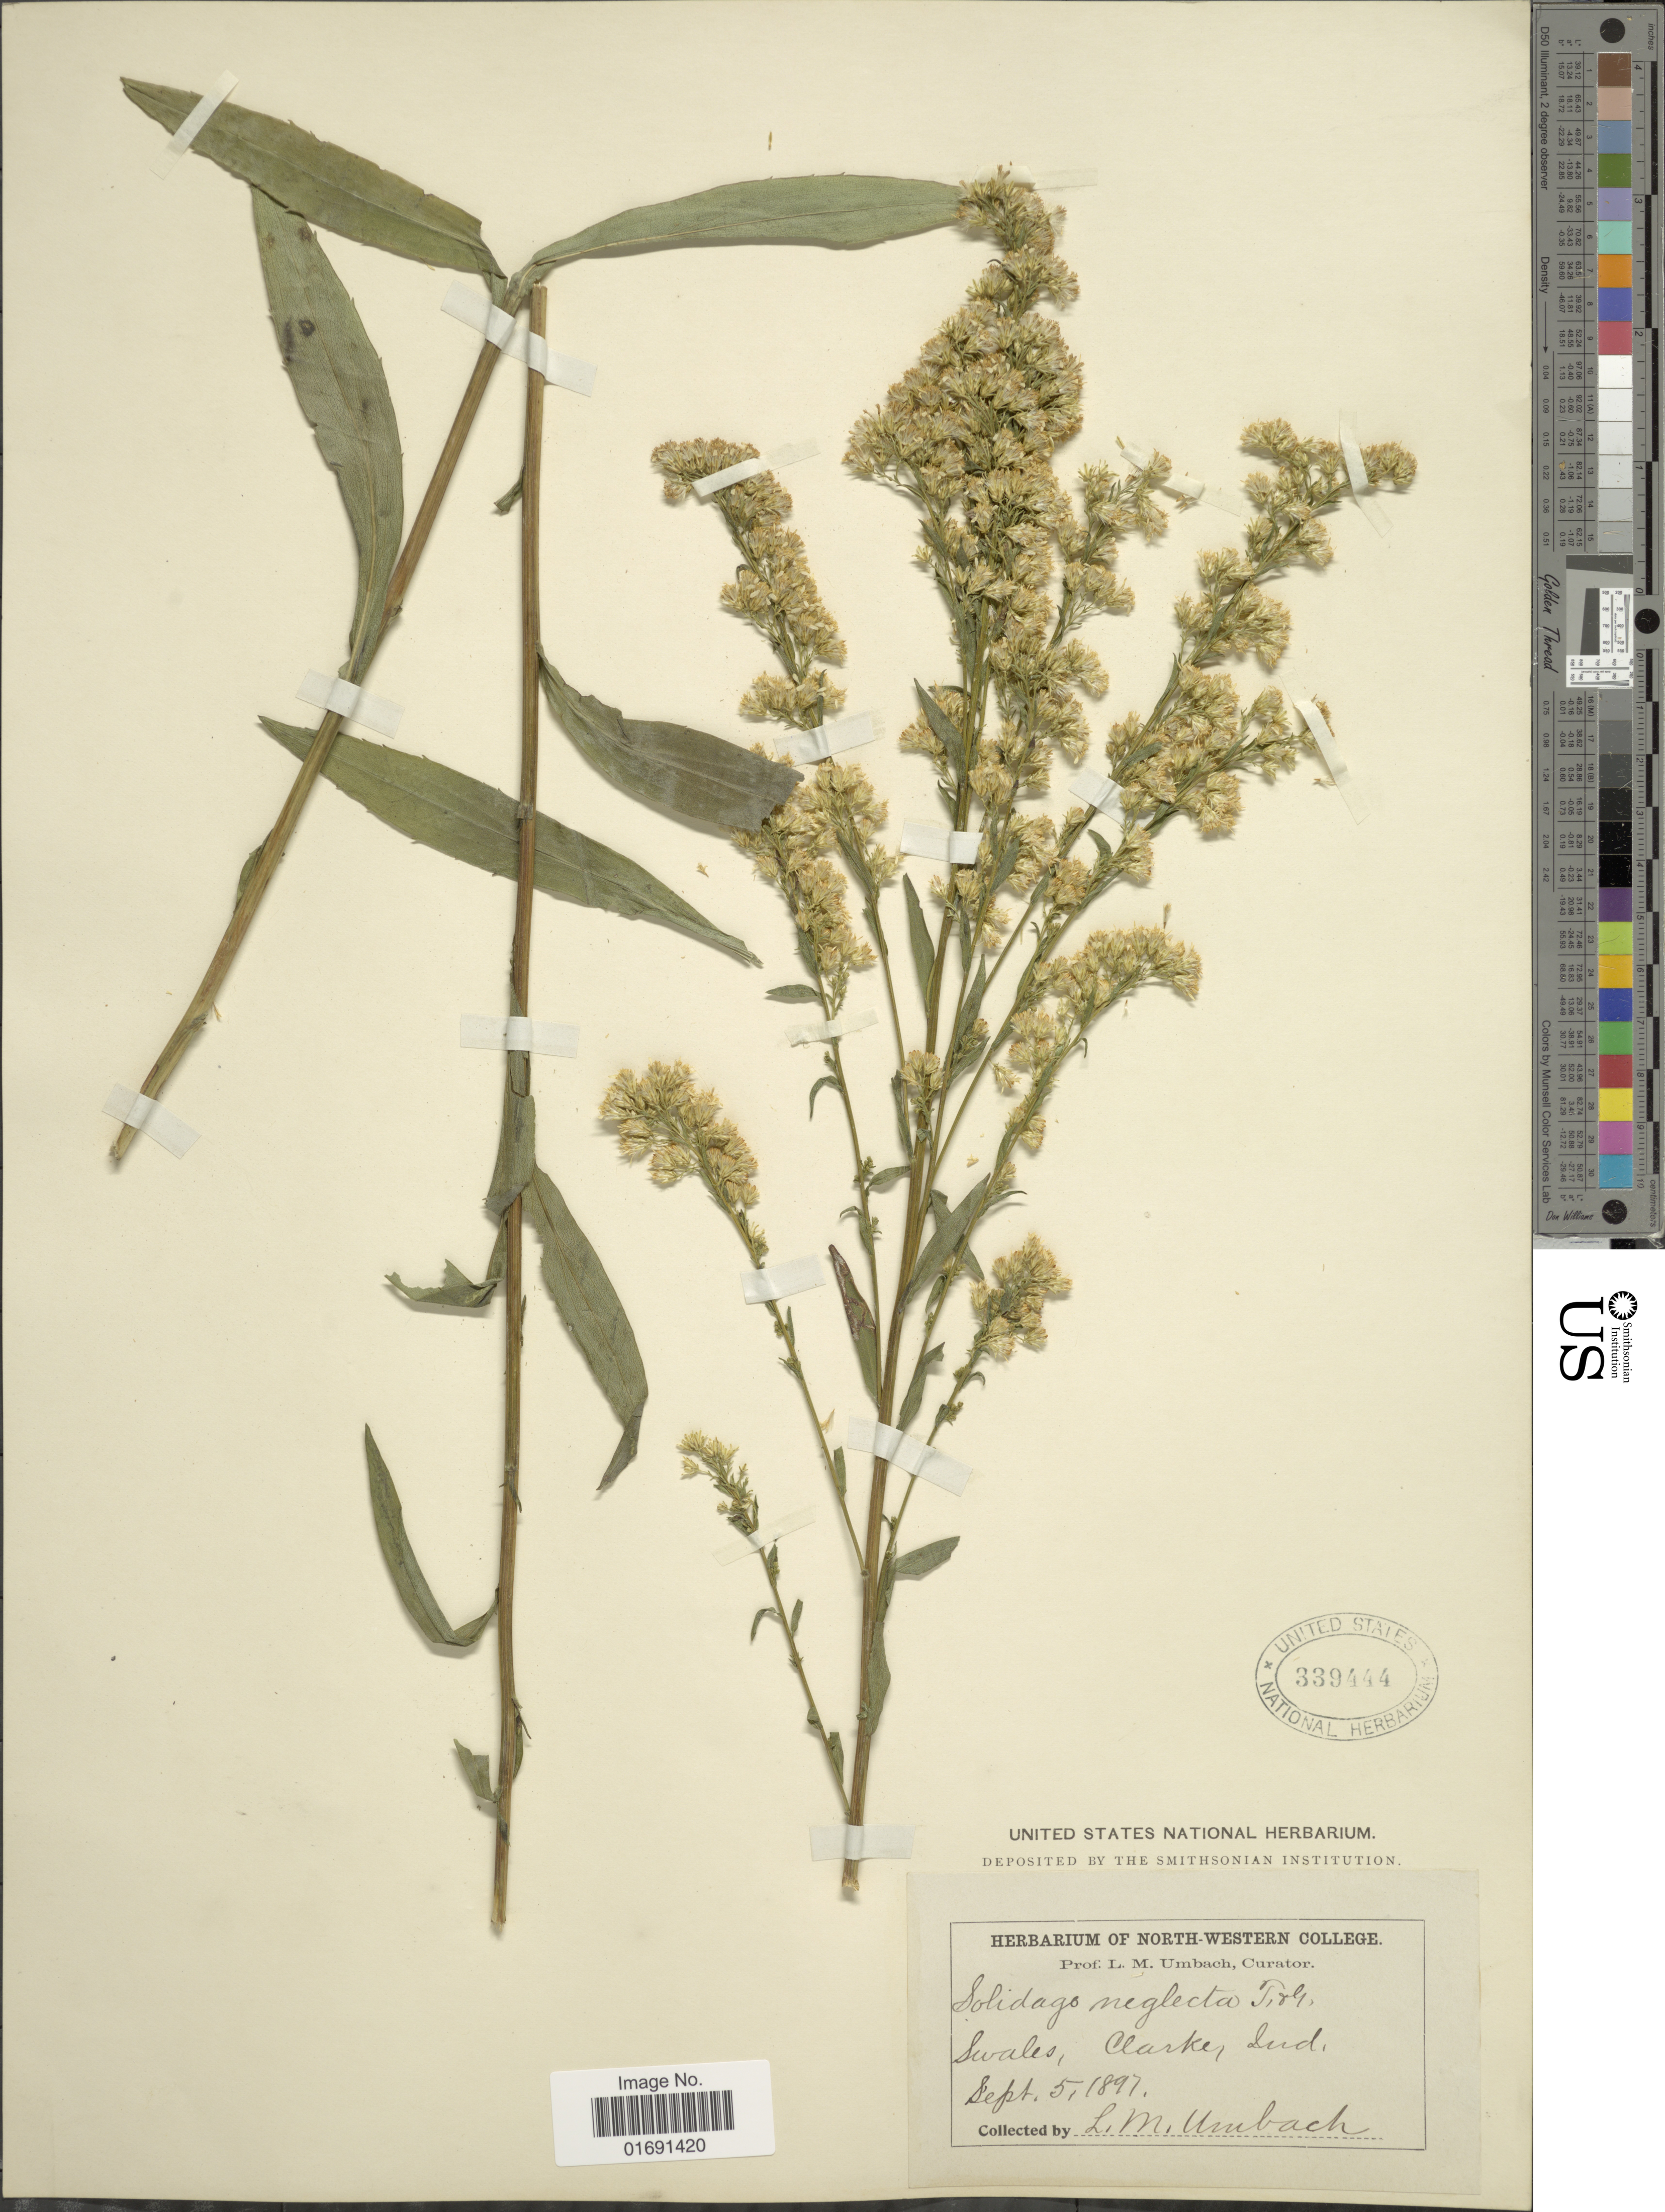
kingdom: Plantae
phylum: Tracheophyta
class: Magnoliopsida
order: Asterales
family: Asteraceae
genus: Solidago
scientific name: Solidago uniligulata var. neglecta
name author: Fernald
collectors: L. M. Umbach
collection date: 1897-09-05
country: United States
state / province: Indiana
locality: Swales, Clarke, Ind.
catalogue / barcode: US 339444